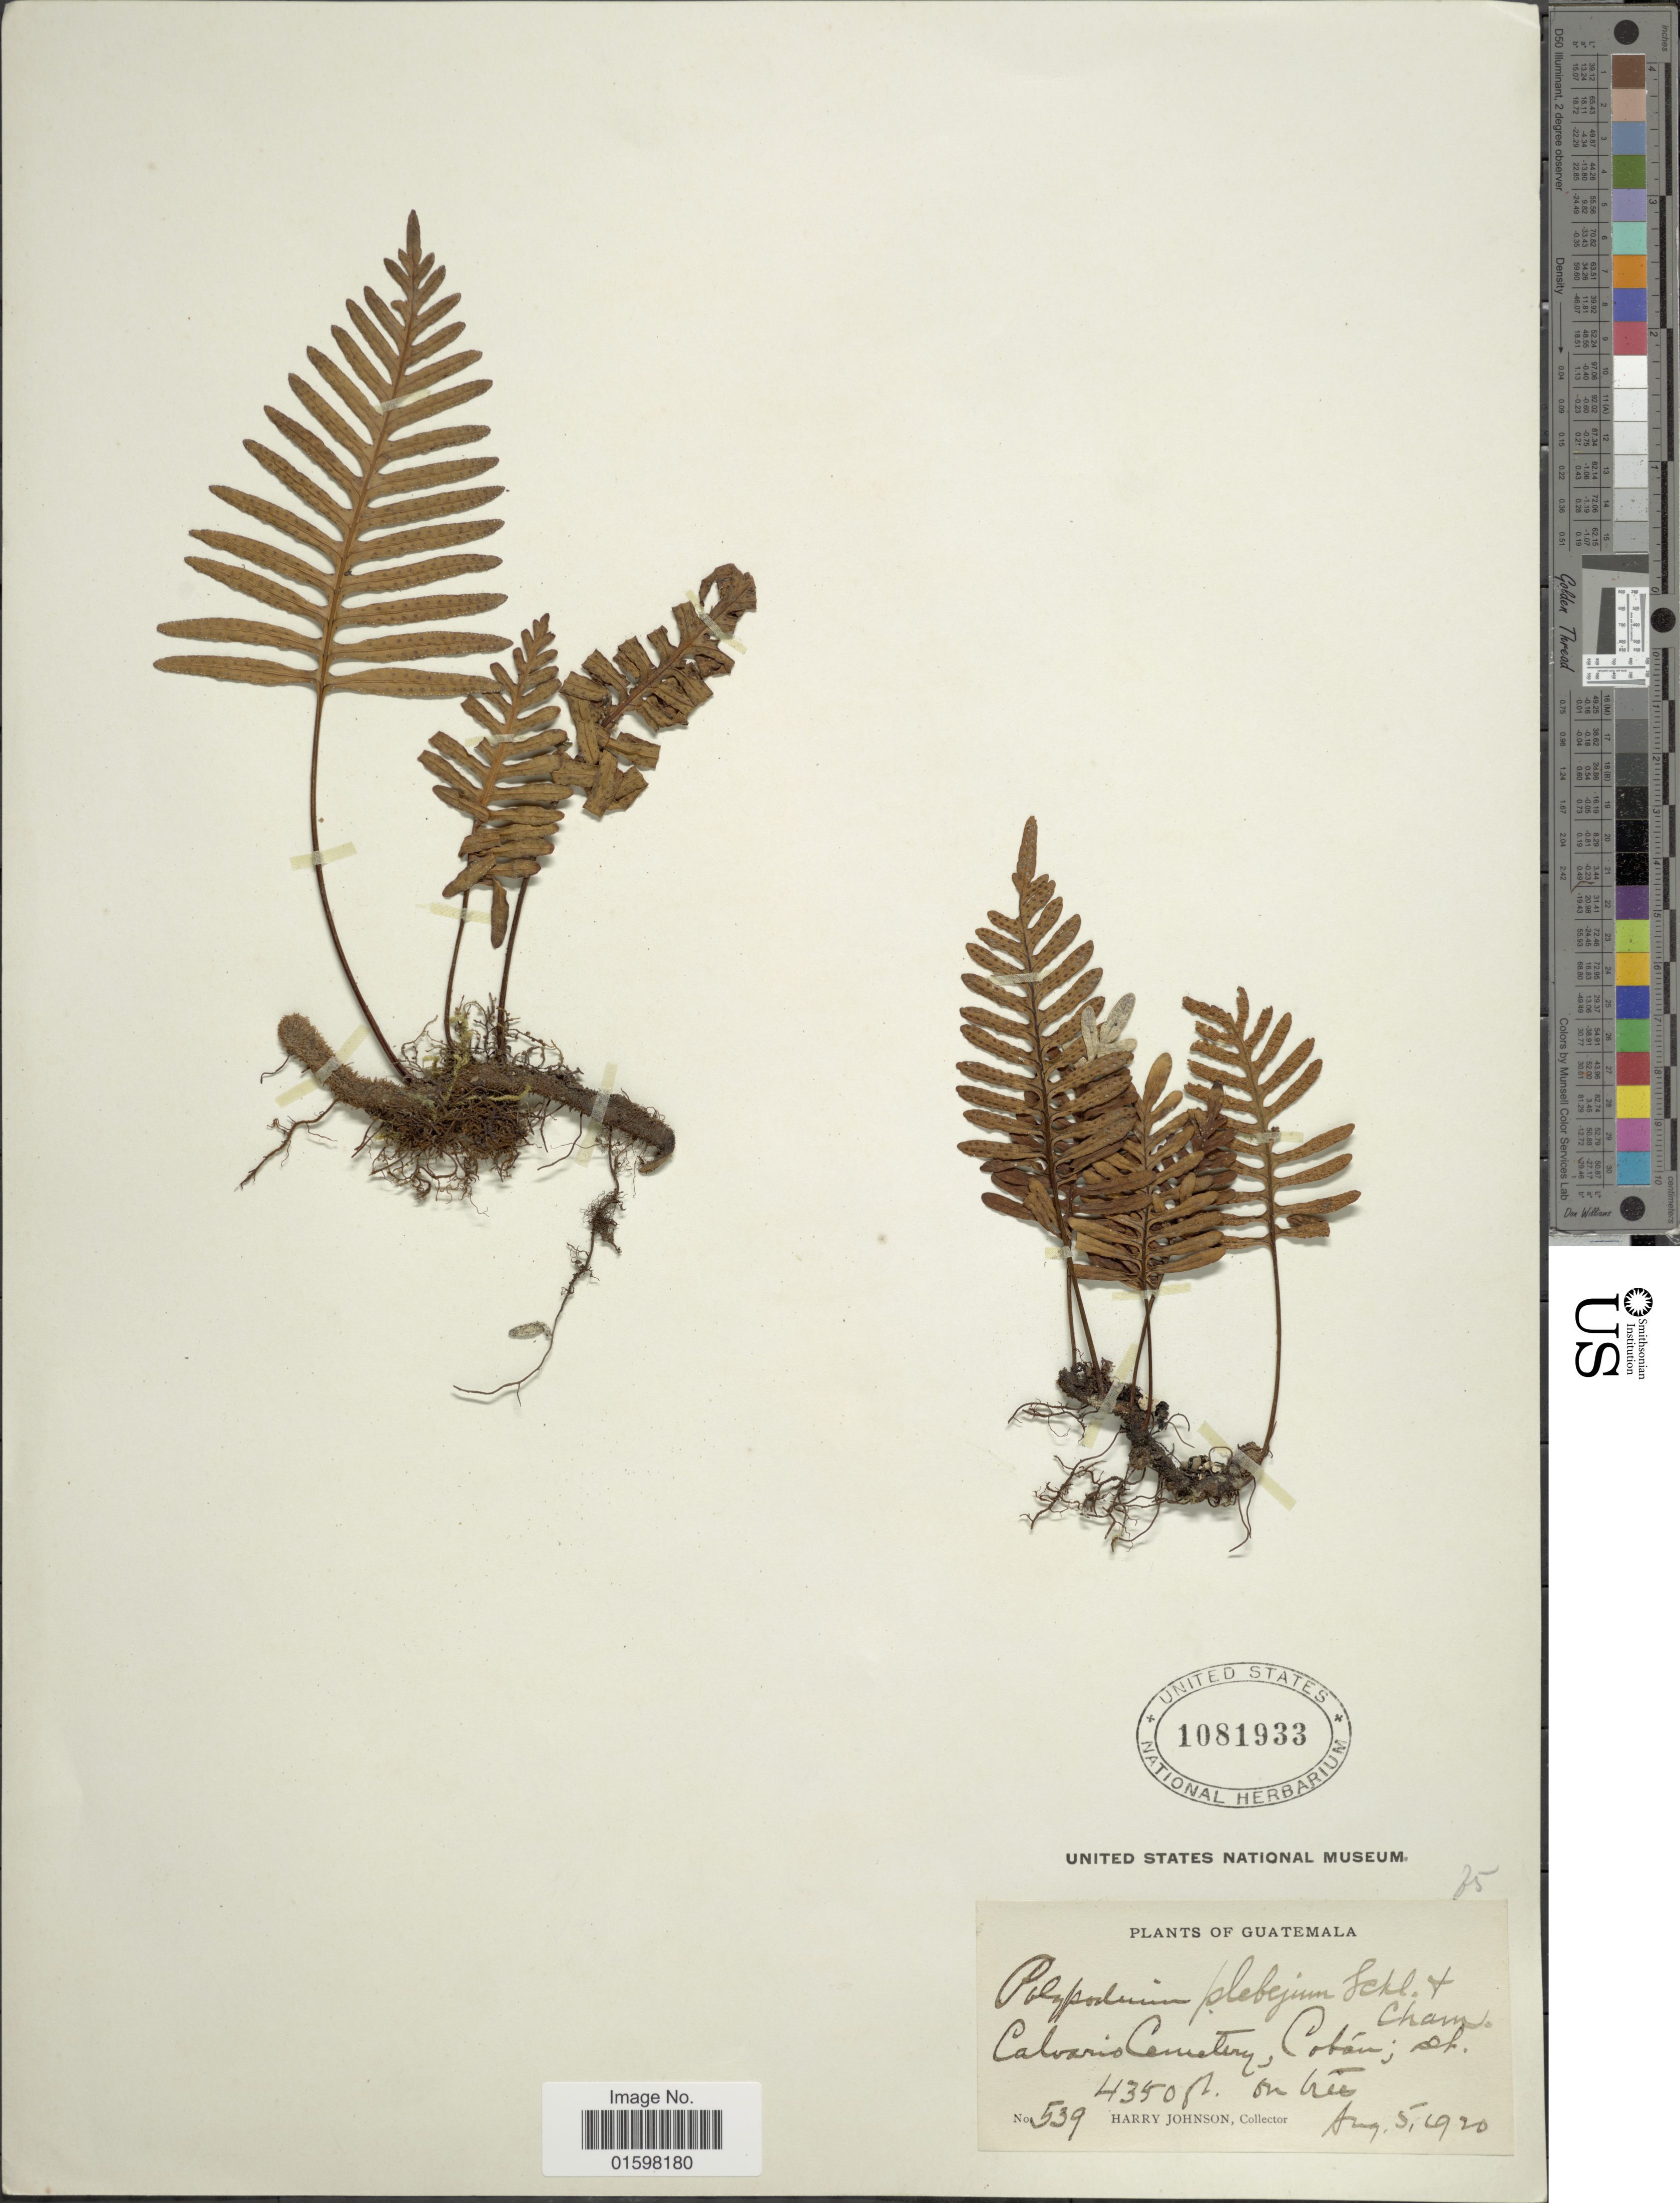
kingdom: Plantae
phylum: Tracheophyta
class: Polypodiopsida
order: Polypodiales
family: Polypodiaceae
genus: Pleopeltis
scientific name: Pleopeltis plebeia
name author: (Schltdl. ex Cham.) A.R. Sm. & Tejero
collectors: H. Johnson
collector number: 539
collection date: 1920-08-05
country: Guatemala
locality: Calvario Cametery, Coban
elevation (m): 1326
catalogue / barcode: US 1081933